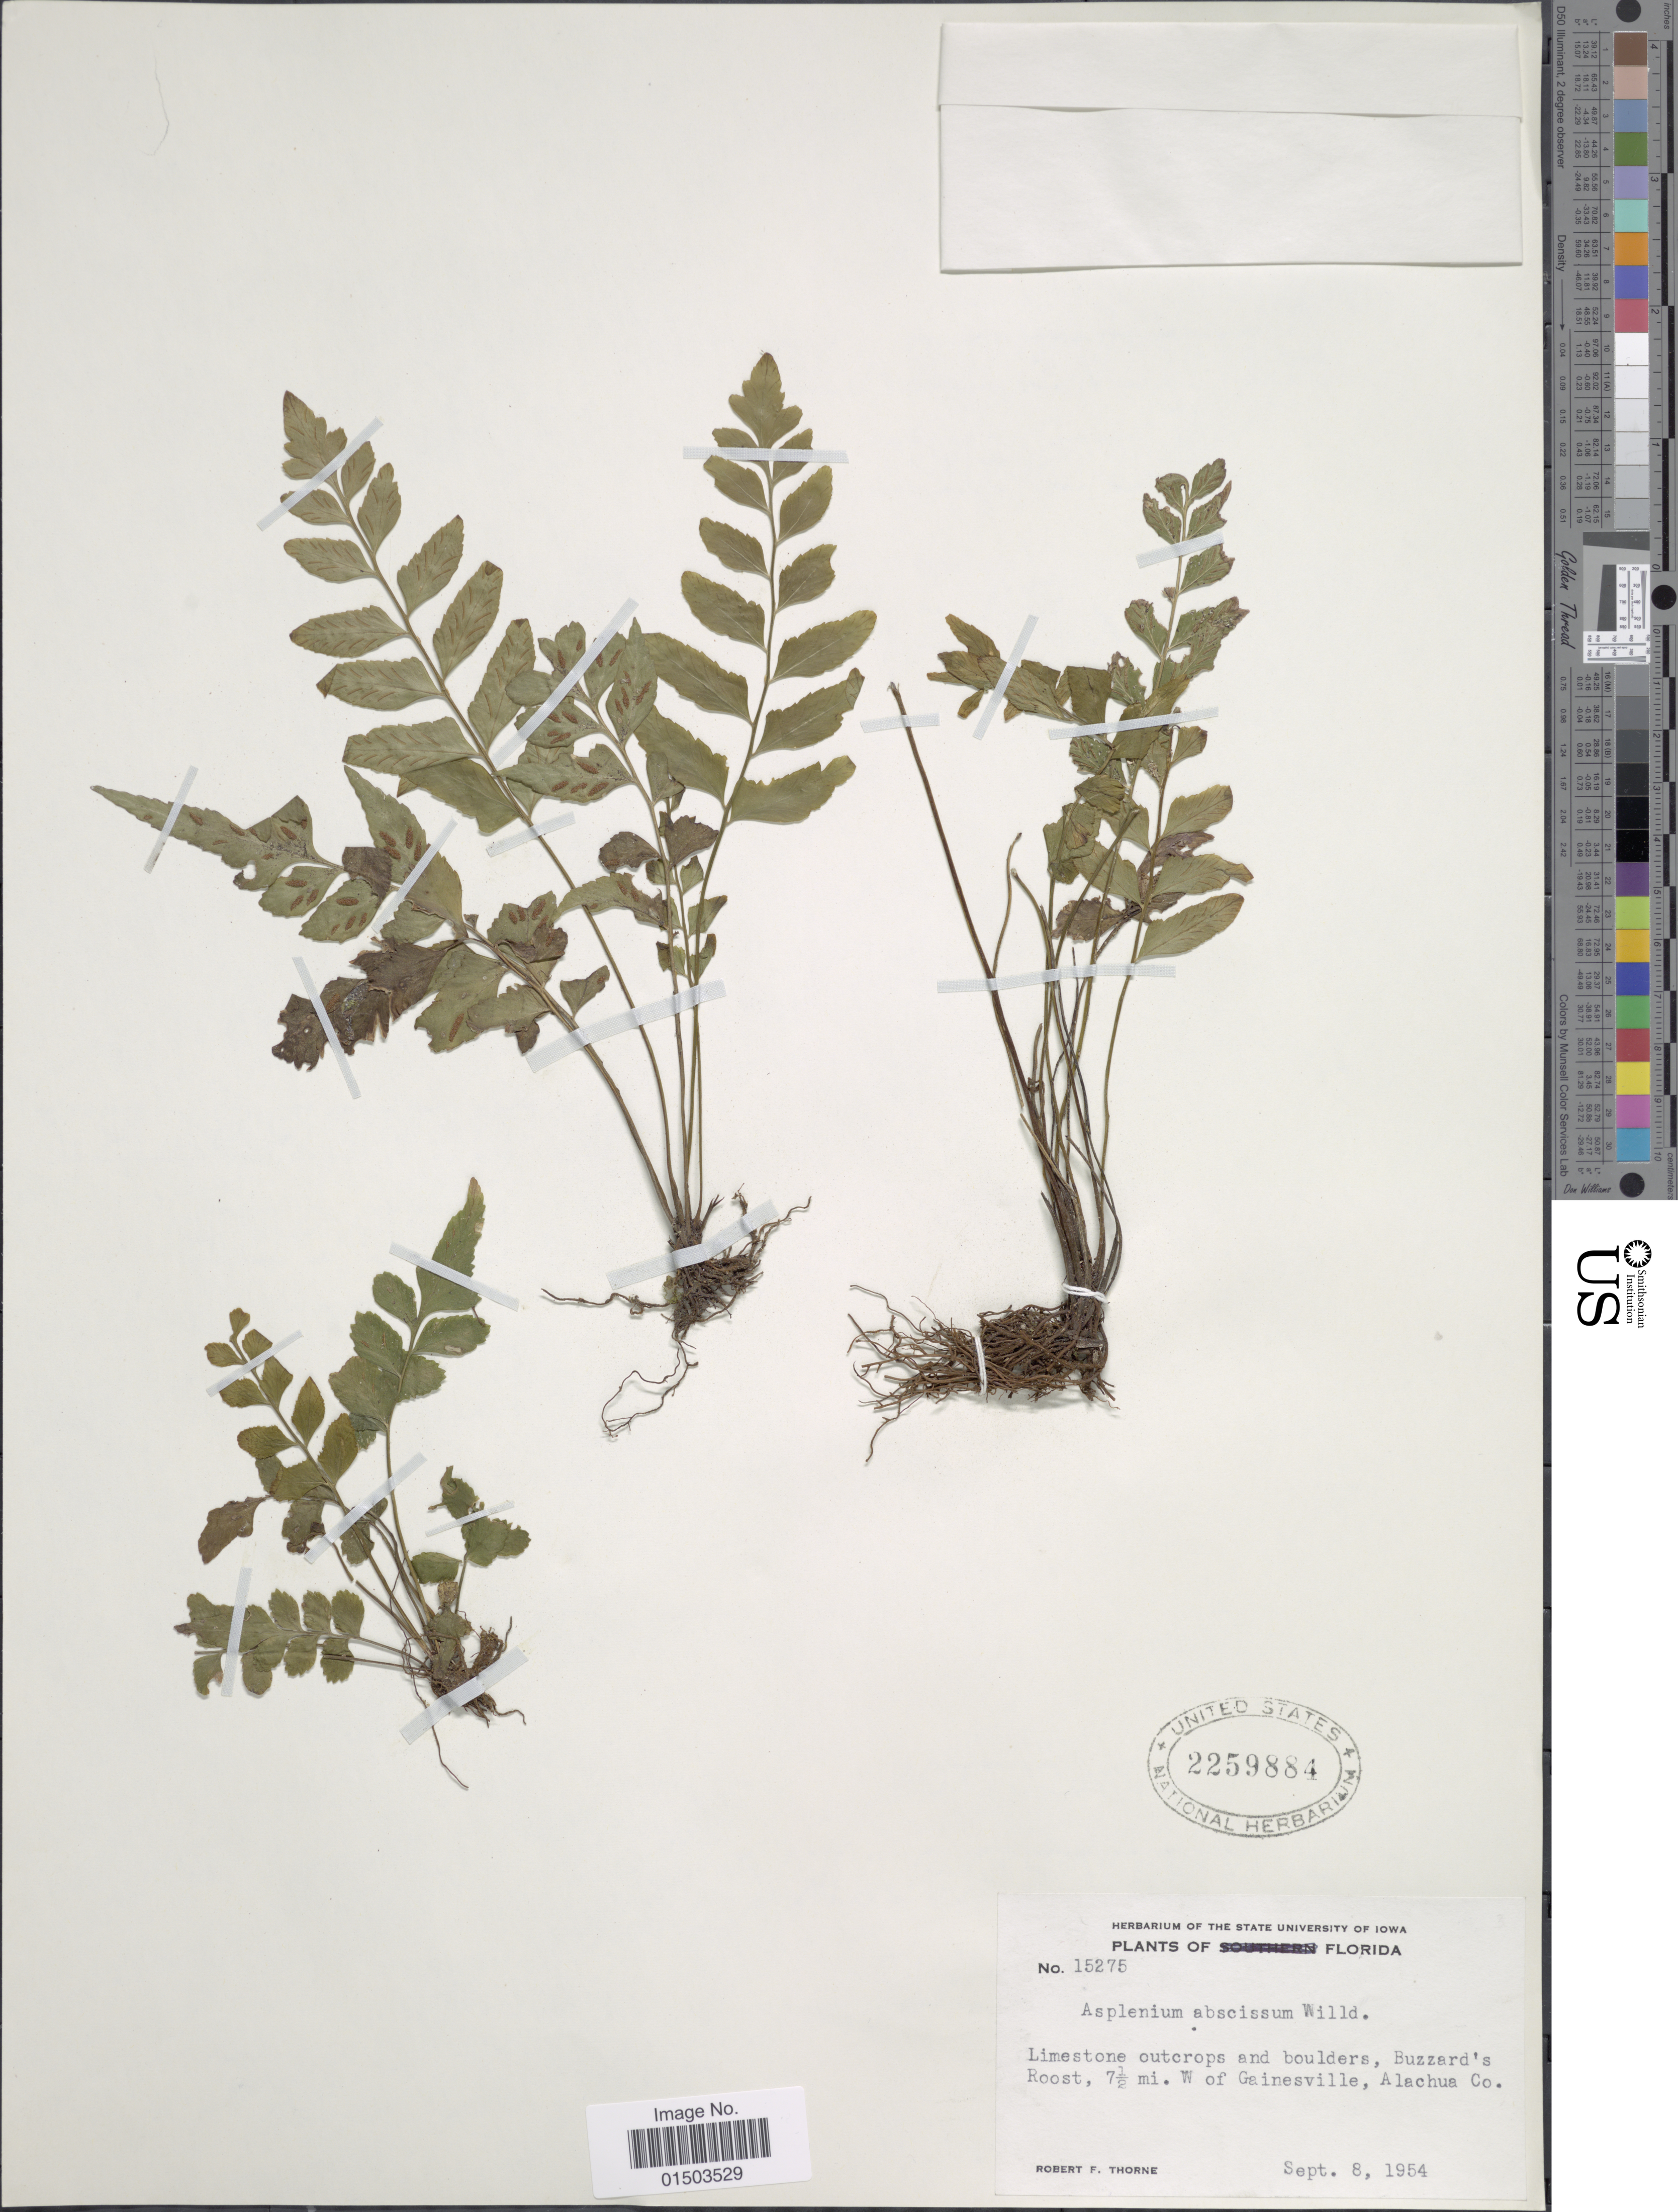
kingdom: Plantae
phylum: Tracheophyta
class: Polypodiopsida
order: Polypodiales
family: Aspleniaceae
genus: Asplenium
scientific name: Asplenium abscissum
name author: Willd.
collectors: R. F. Thorne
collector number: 15275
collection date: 1954-09-08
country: United States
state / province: Florida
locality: Florida, Buzzard's Roost, 7½ mi. W. of Gainesville, Alachua Co.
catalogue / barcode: US 2259884